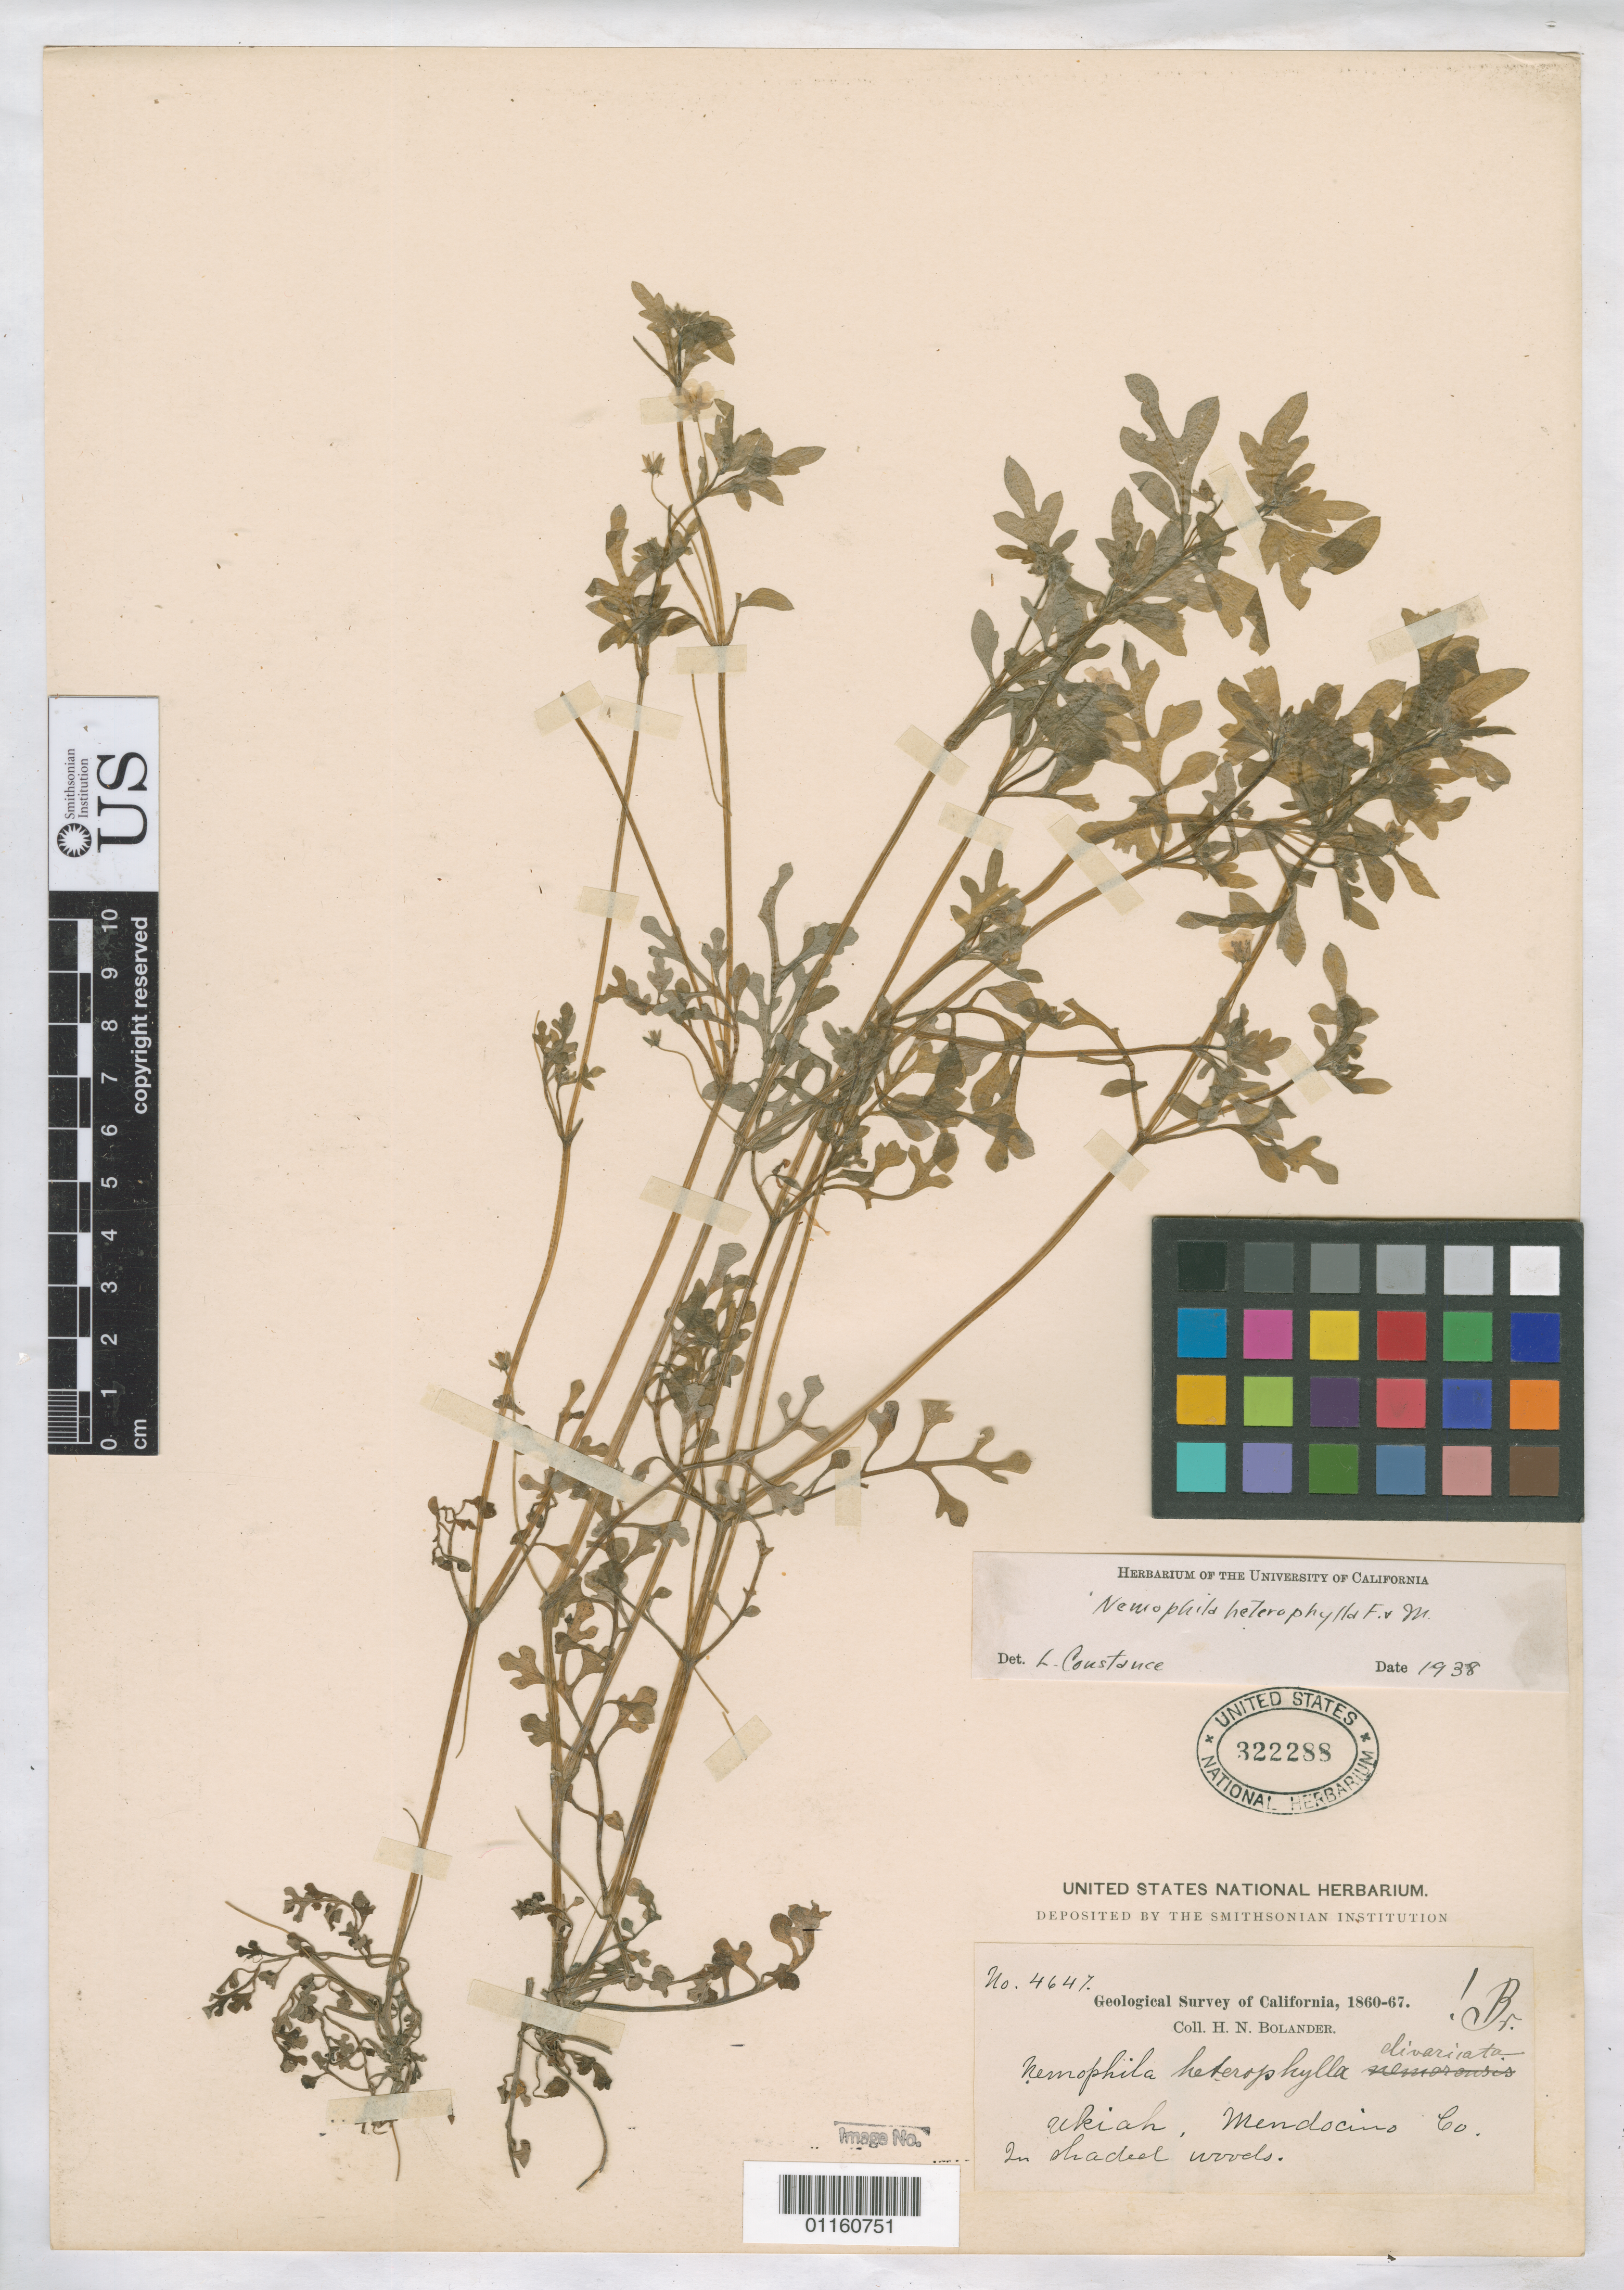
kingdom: Plantae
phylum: Tracheophyta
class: Magnoliopsida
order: Boraginales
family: Hydrophyllaceae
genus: Nemophila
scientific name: Nemophila heterophylla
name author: Fisch. & C.A. Mey.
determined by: Constance, L., (UC), University of California Berkeley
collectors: H. Bolander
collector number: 4647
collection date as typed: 1860 to -- --- 1867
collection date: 1860/1867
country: United States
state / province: California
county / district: Medocino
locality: Ukiah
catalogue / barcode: US 322288